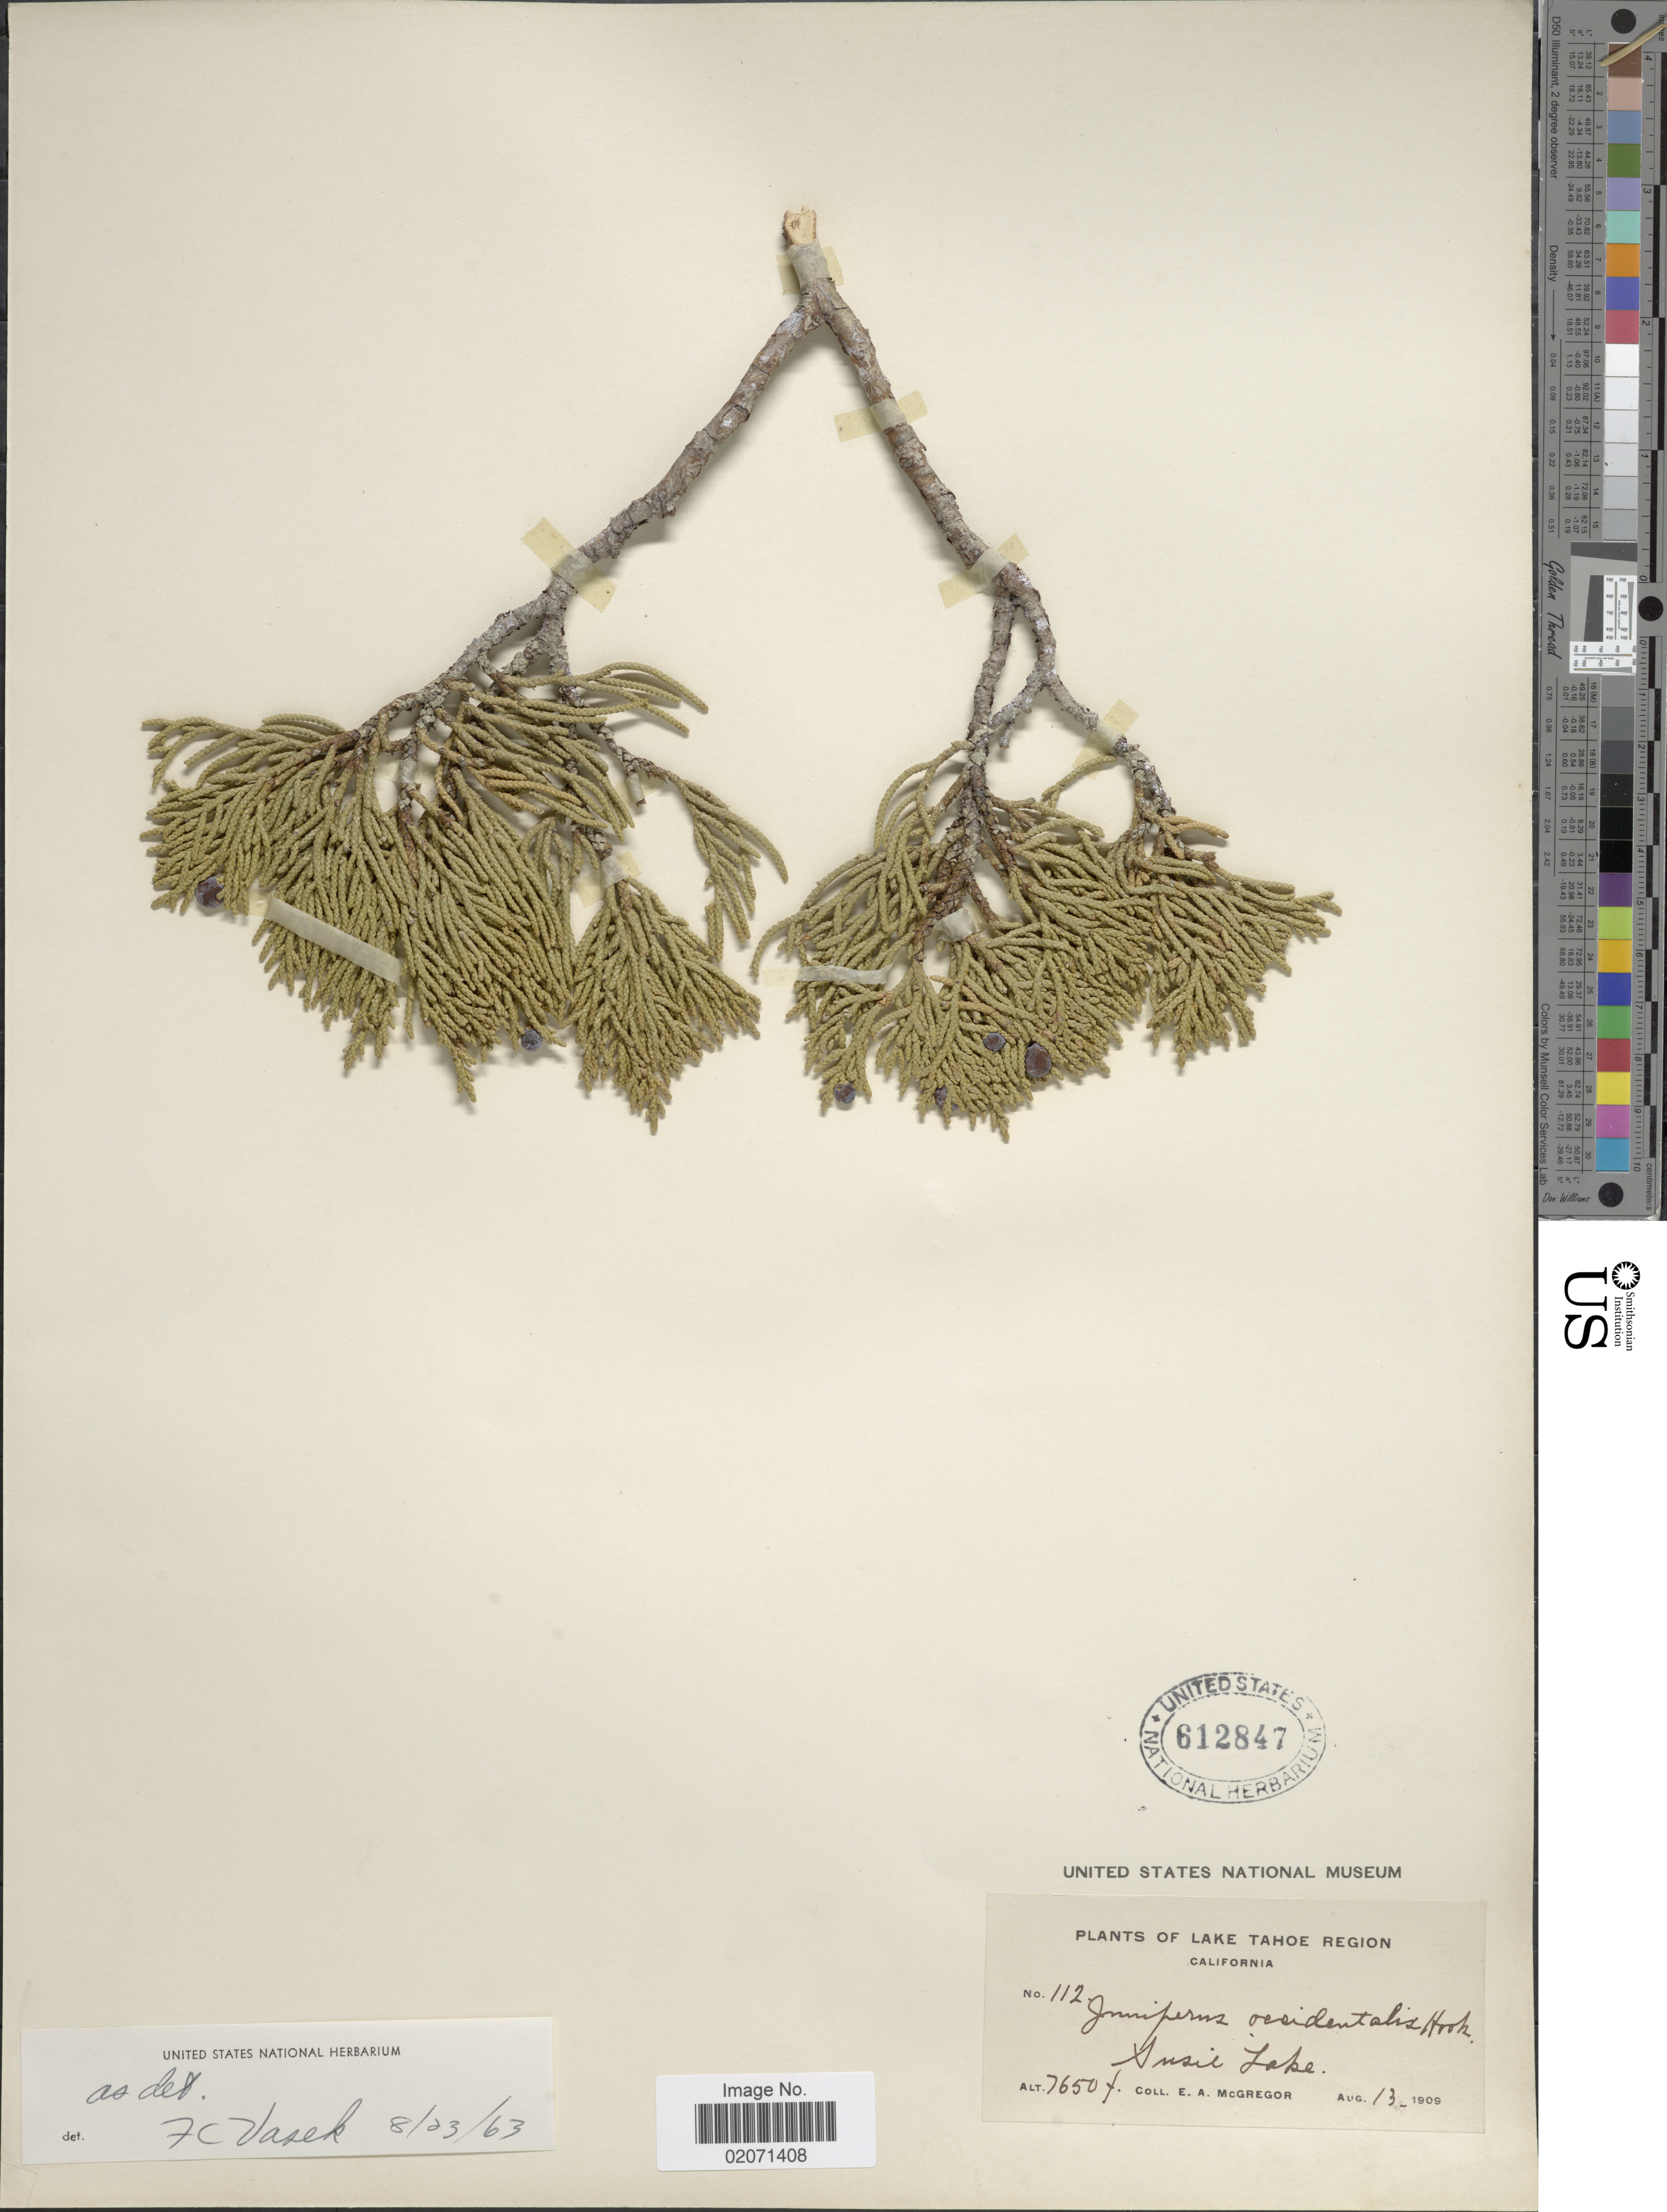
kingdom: Plantae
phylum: Tracheophyta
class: Pinopsida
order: Pinales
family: Cupressaceae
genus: Juniperus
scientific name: Juniperus occidentalis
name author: Hook.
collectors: E. A. McGregor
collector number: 112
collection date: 1909-08-13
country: United States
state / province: California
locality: Lake Tahoe Region. Susie Lake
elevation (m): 2332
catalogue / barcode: US 612847